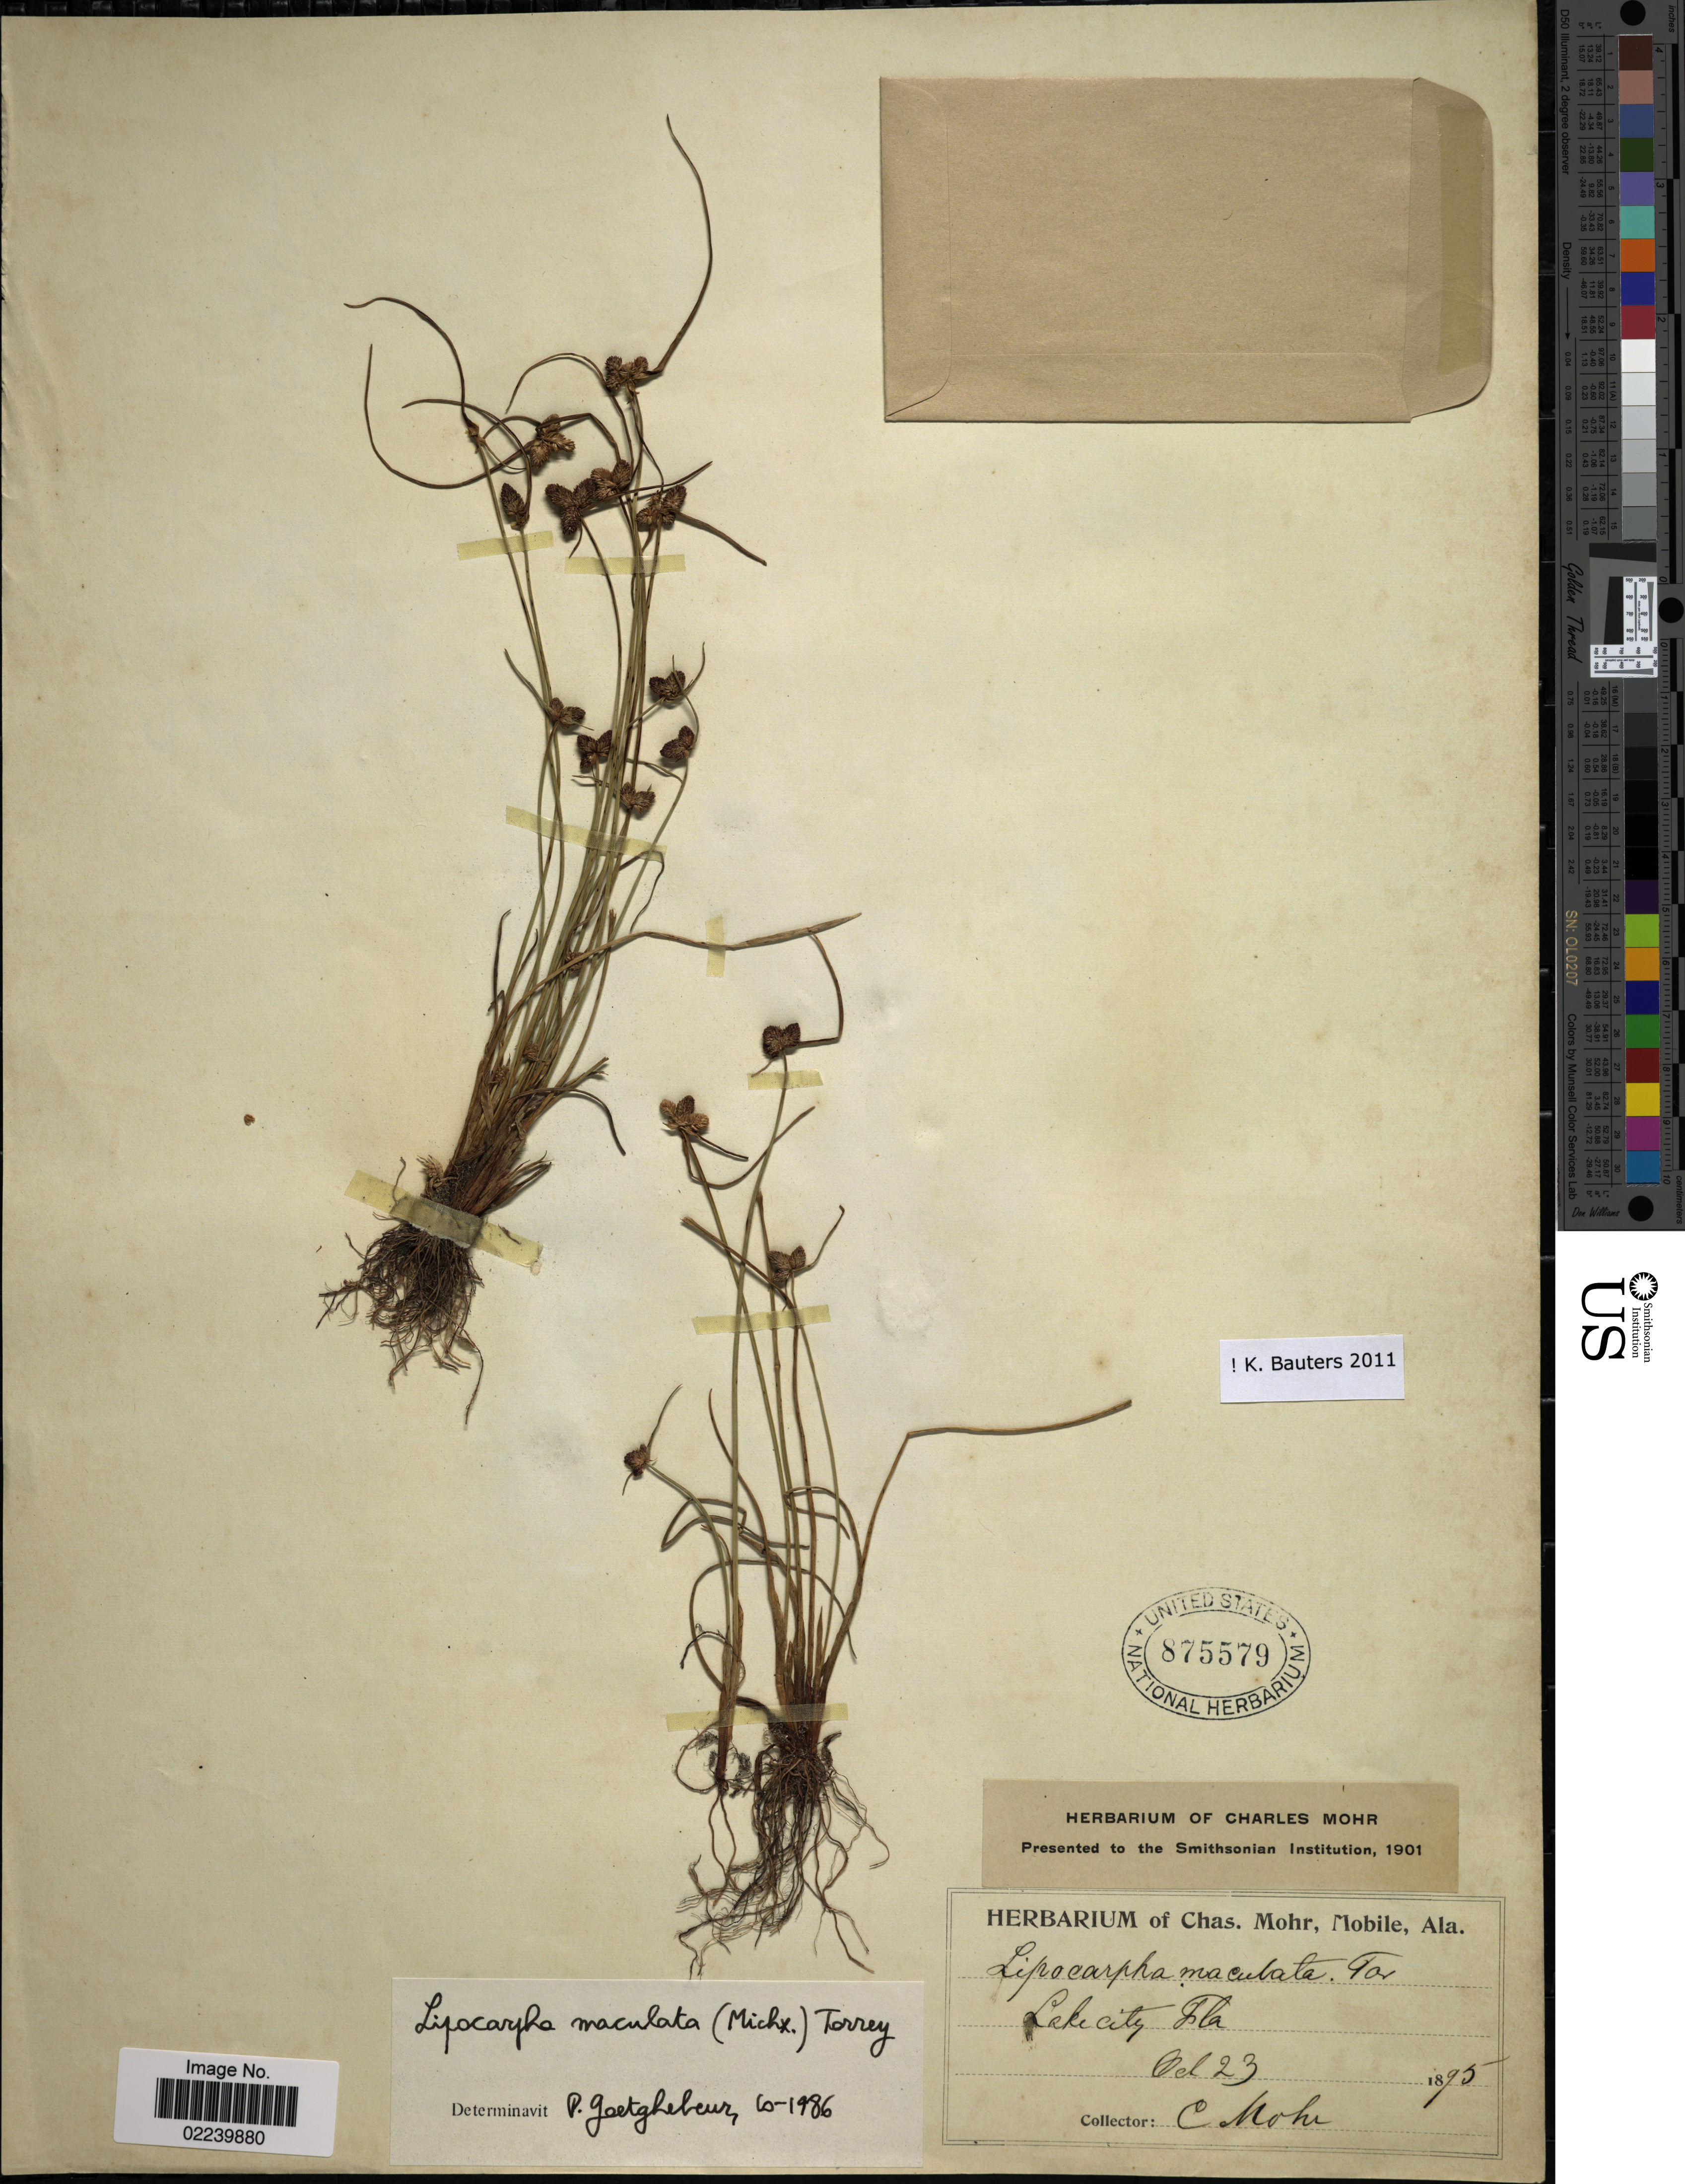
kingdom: Plantae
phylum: Tracheophyta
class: Liliopsida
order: Poales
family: Cyperaceae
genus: Cyperus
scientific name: Cyperus neotropicalis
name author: Alain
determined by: Strong, M. T., (US), Smithsonian Institution - National Museum of Natural History (UNITED STATES)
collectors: C. T. Mohr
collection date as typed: Transcribed d/m/y: /10/23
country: United States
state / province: Florida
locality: Lake City,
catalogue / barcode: US 875579